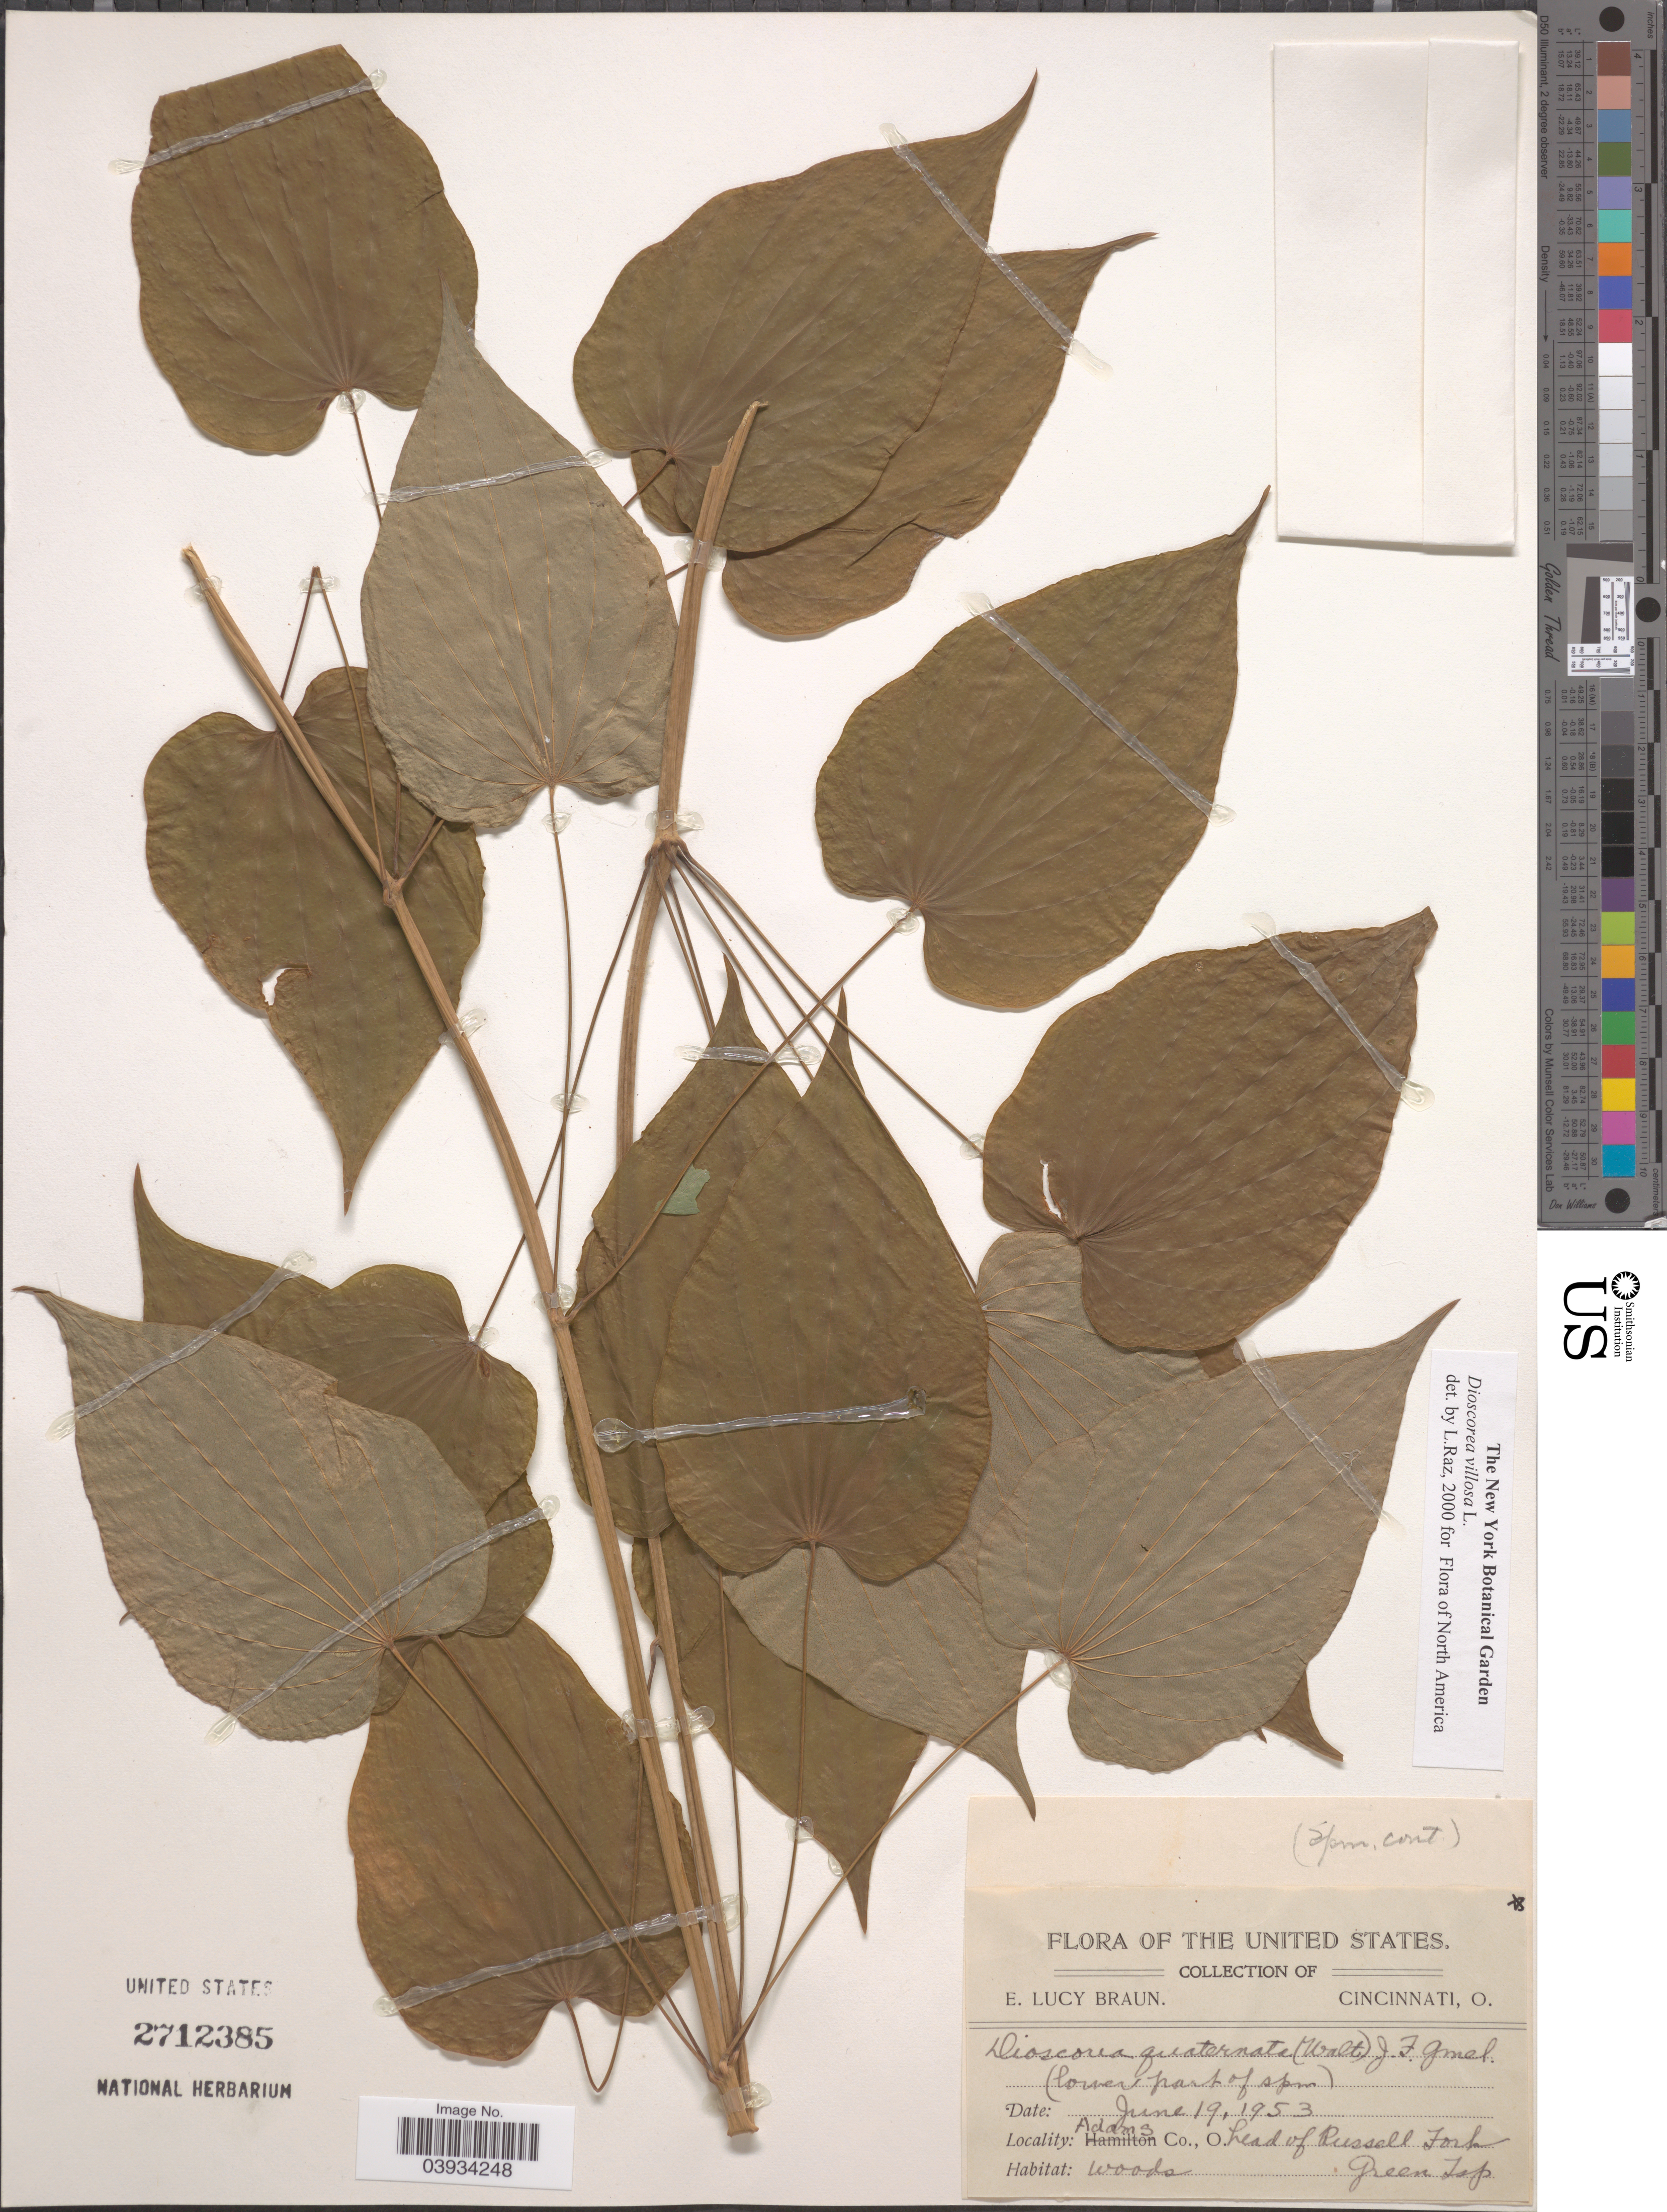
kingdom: Plantae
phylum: Tracheophyta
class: Liliopsida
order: Dioscoreales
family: Dioscoreaceae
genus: Dioscorea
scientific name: Dioscorea villosa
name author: L.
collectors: E. L. Braun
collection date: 1953-06-19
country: United States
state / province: Ohio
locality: Adams Co., head of Russell Fork, Green Tsp.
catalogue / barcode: US 2712385